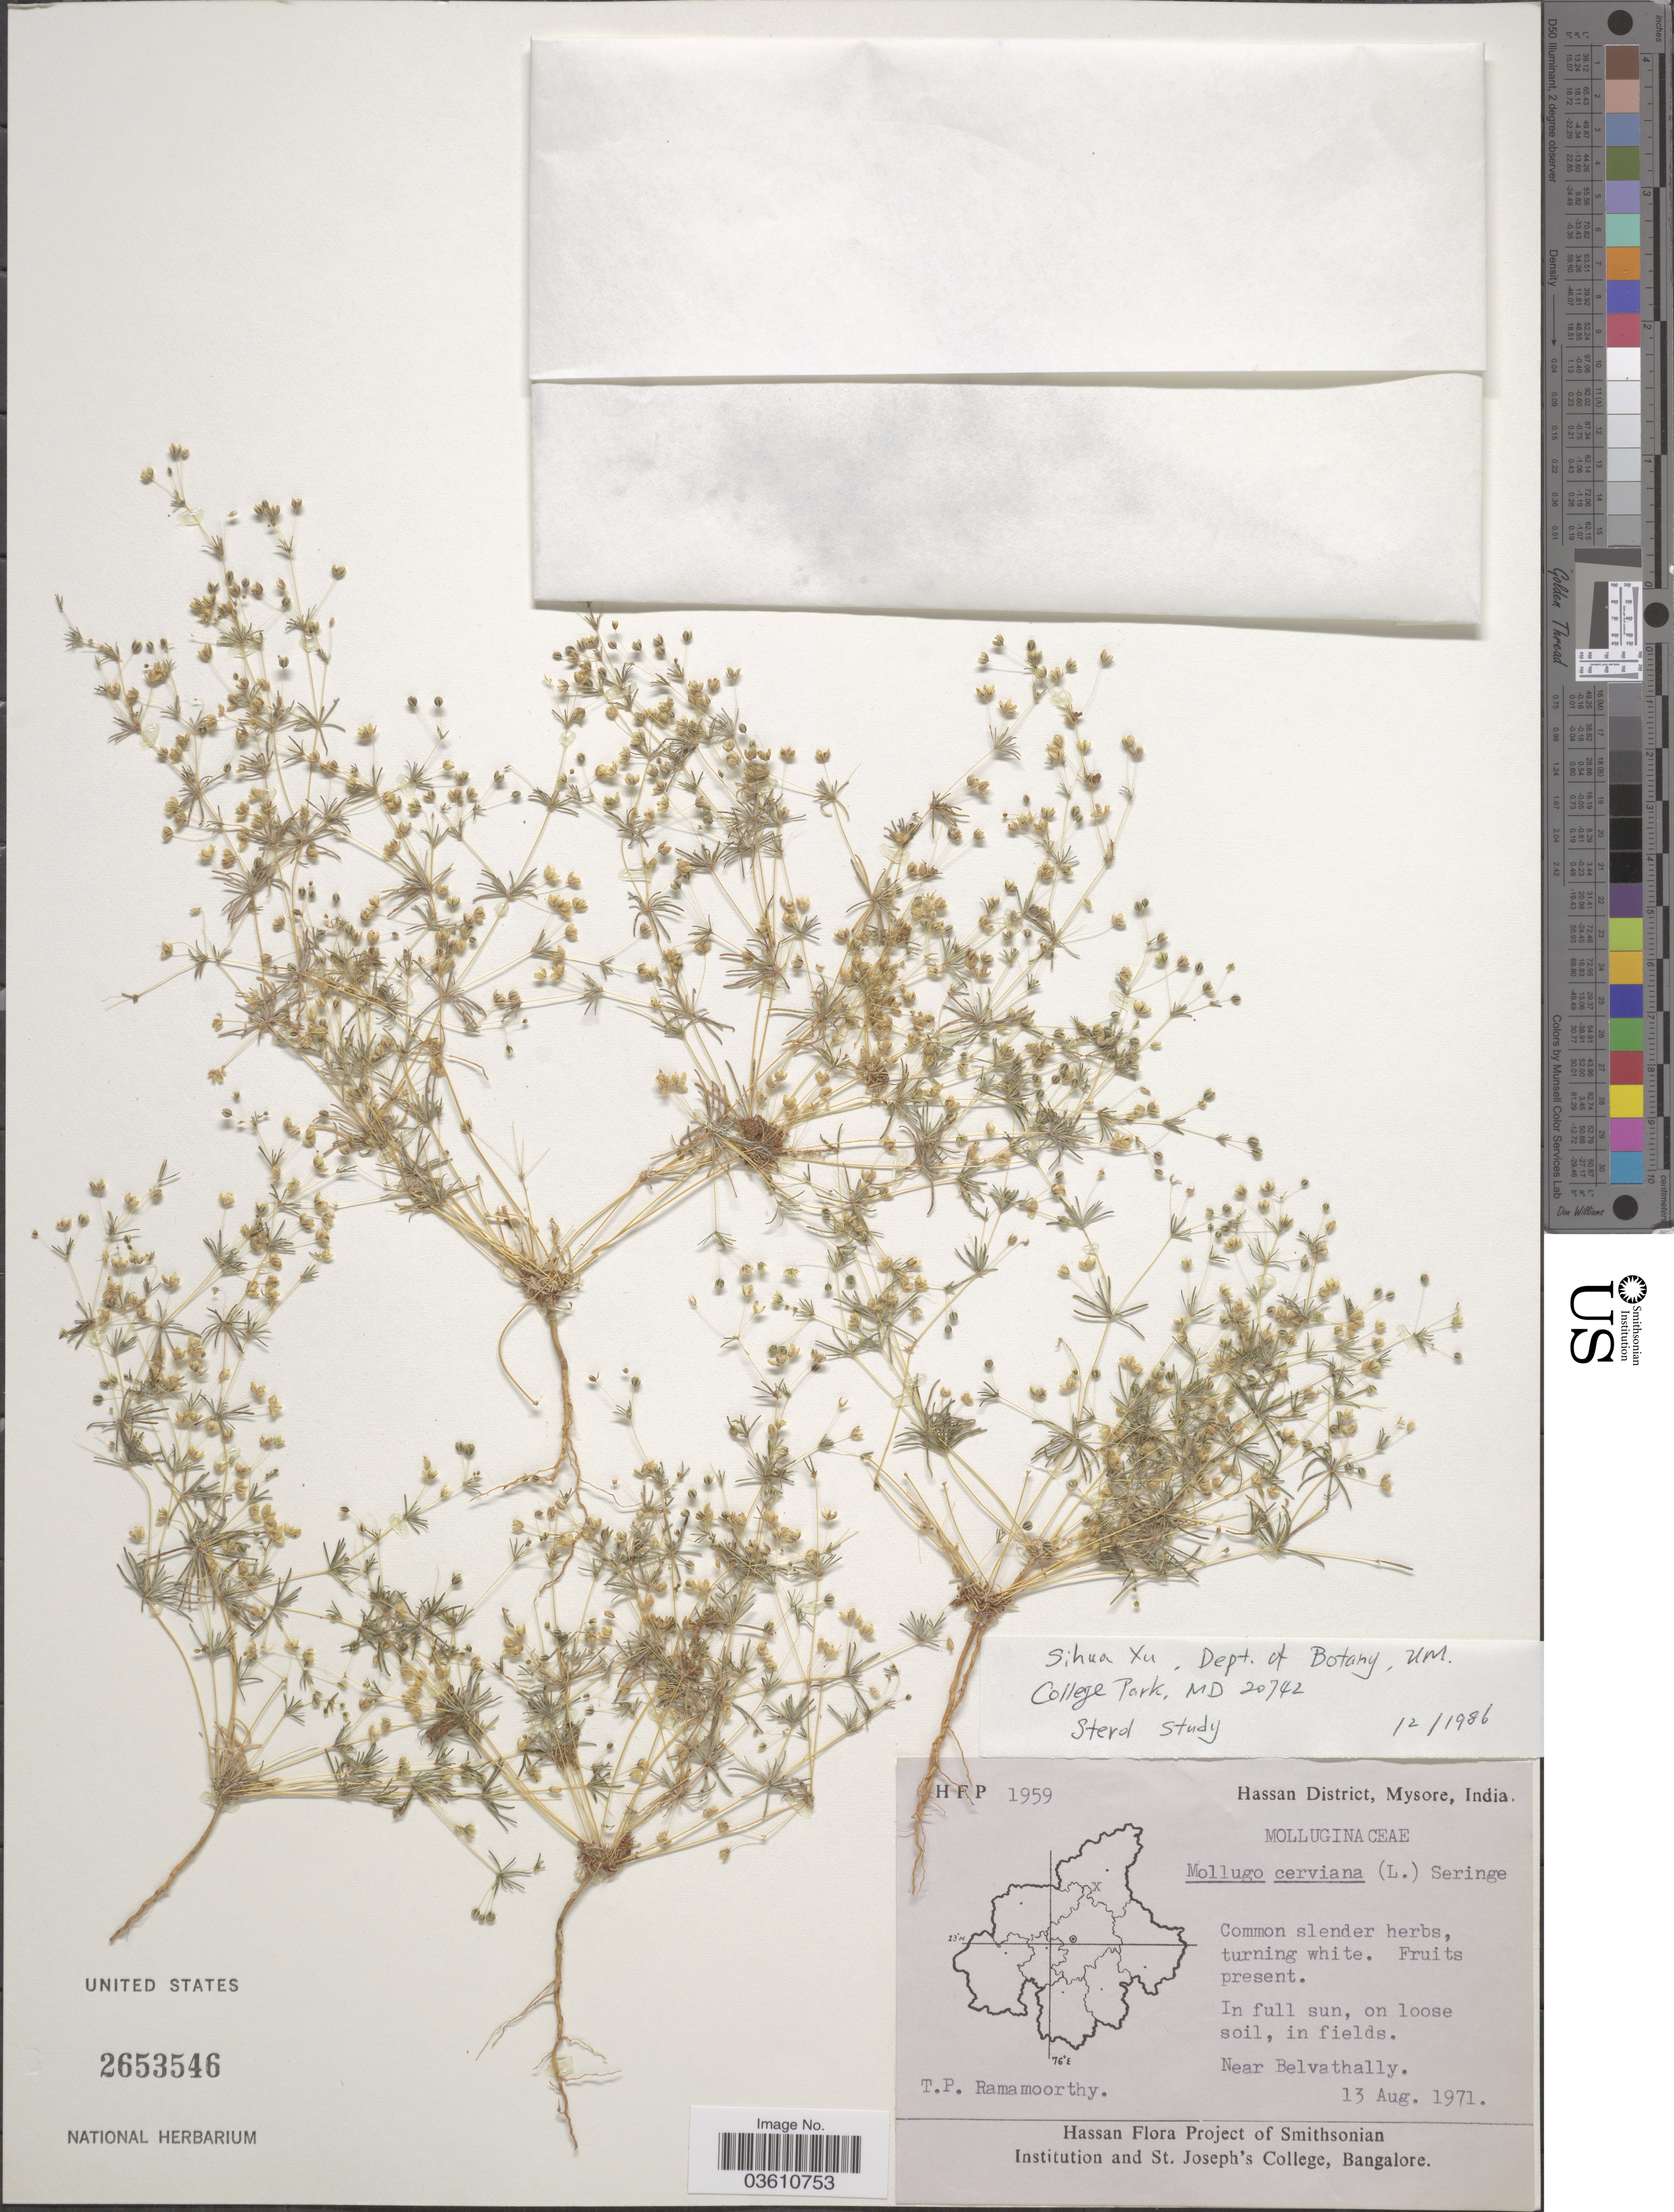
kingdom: Plantae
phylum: Tracheophyta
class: Magnoliopsida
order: Caryophyllales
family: Molluginaceae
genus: Hypertelis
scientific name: Hypertelis cerviana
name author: (L.) Thulin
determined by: Strong, Mark T., (BOT), Smithsonian Institution - National Museum of Natural History (UNITED STATES)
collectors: T. P. Ramamoorthy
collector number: HFP 1959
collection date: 1971-08-13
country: India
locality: Hassan District, Mysore. Bear Belvathally.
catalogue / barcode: US 2653546